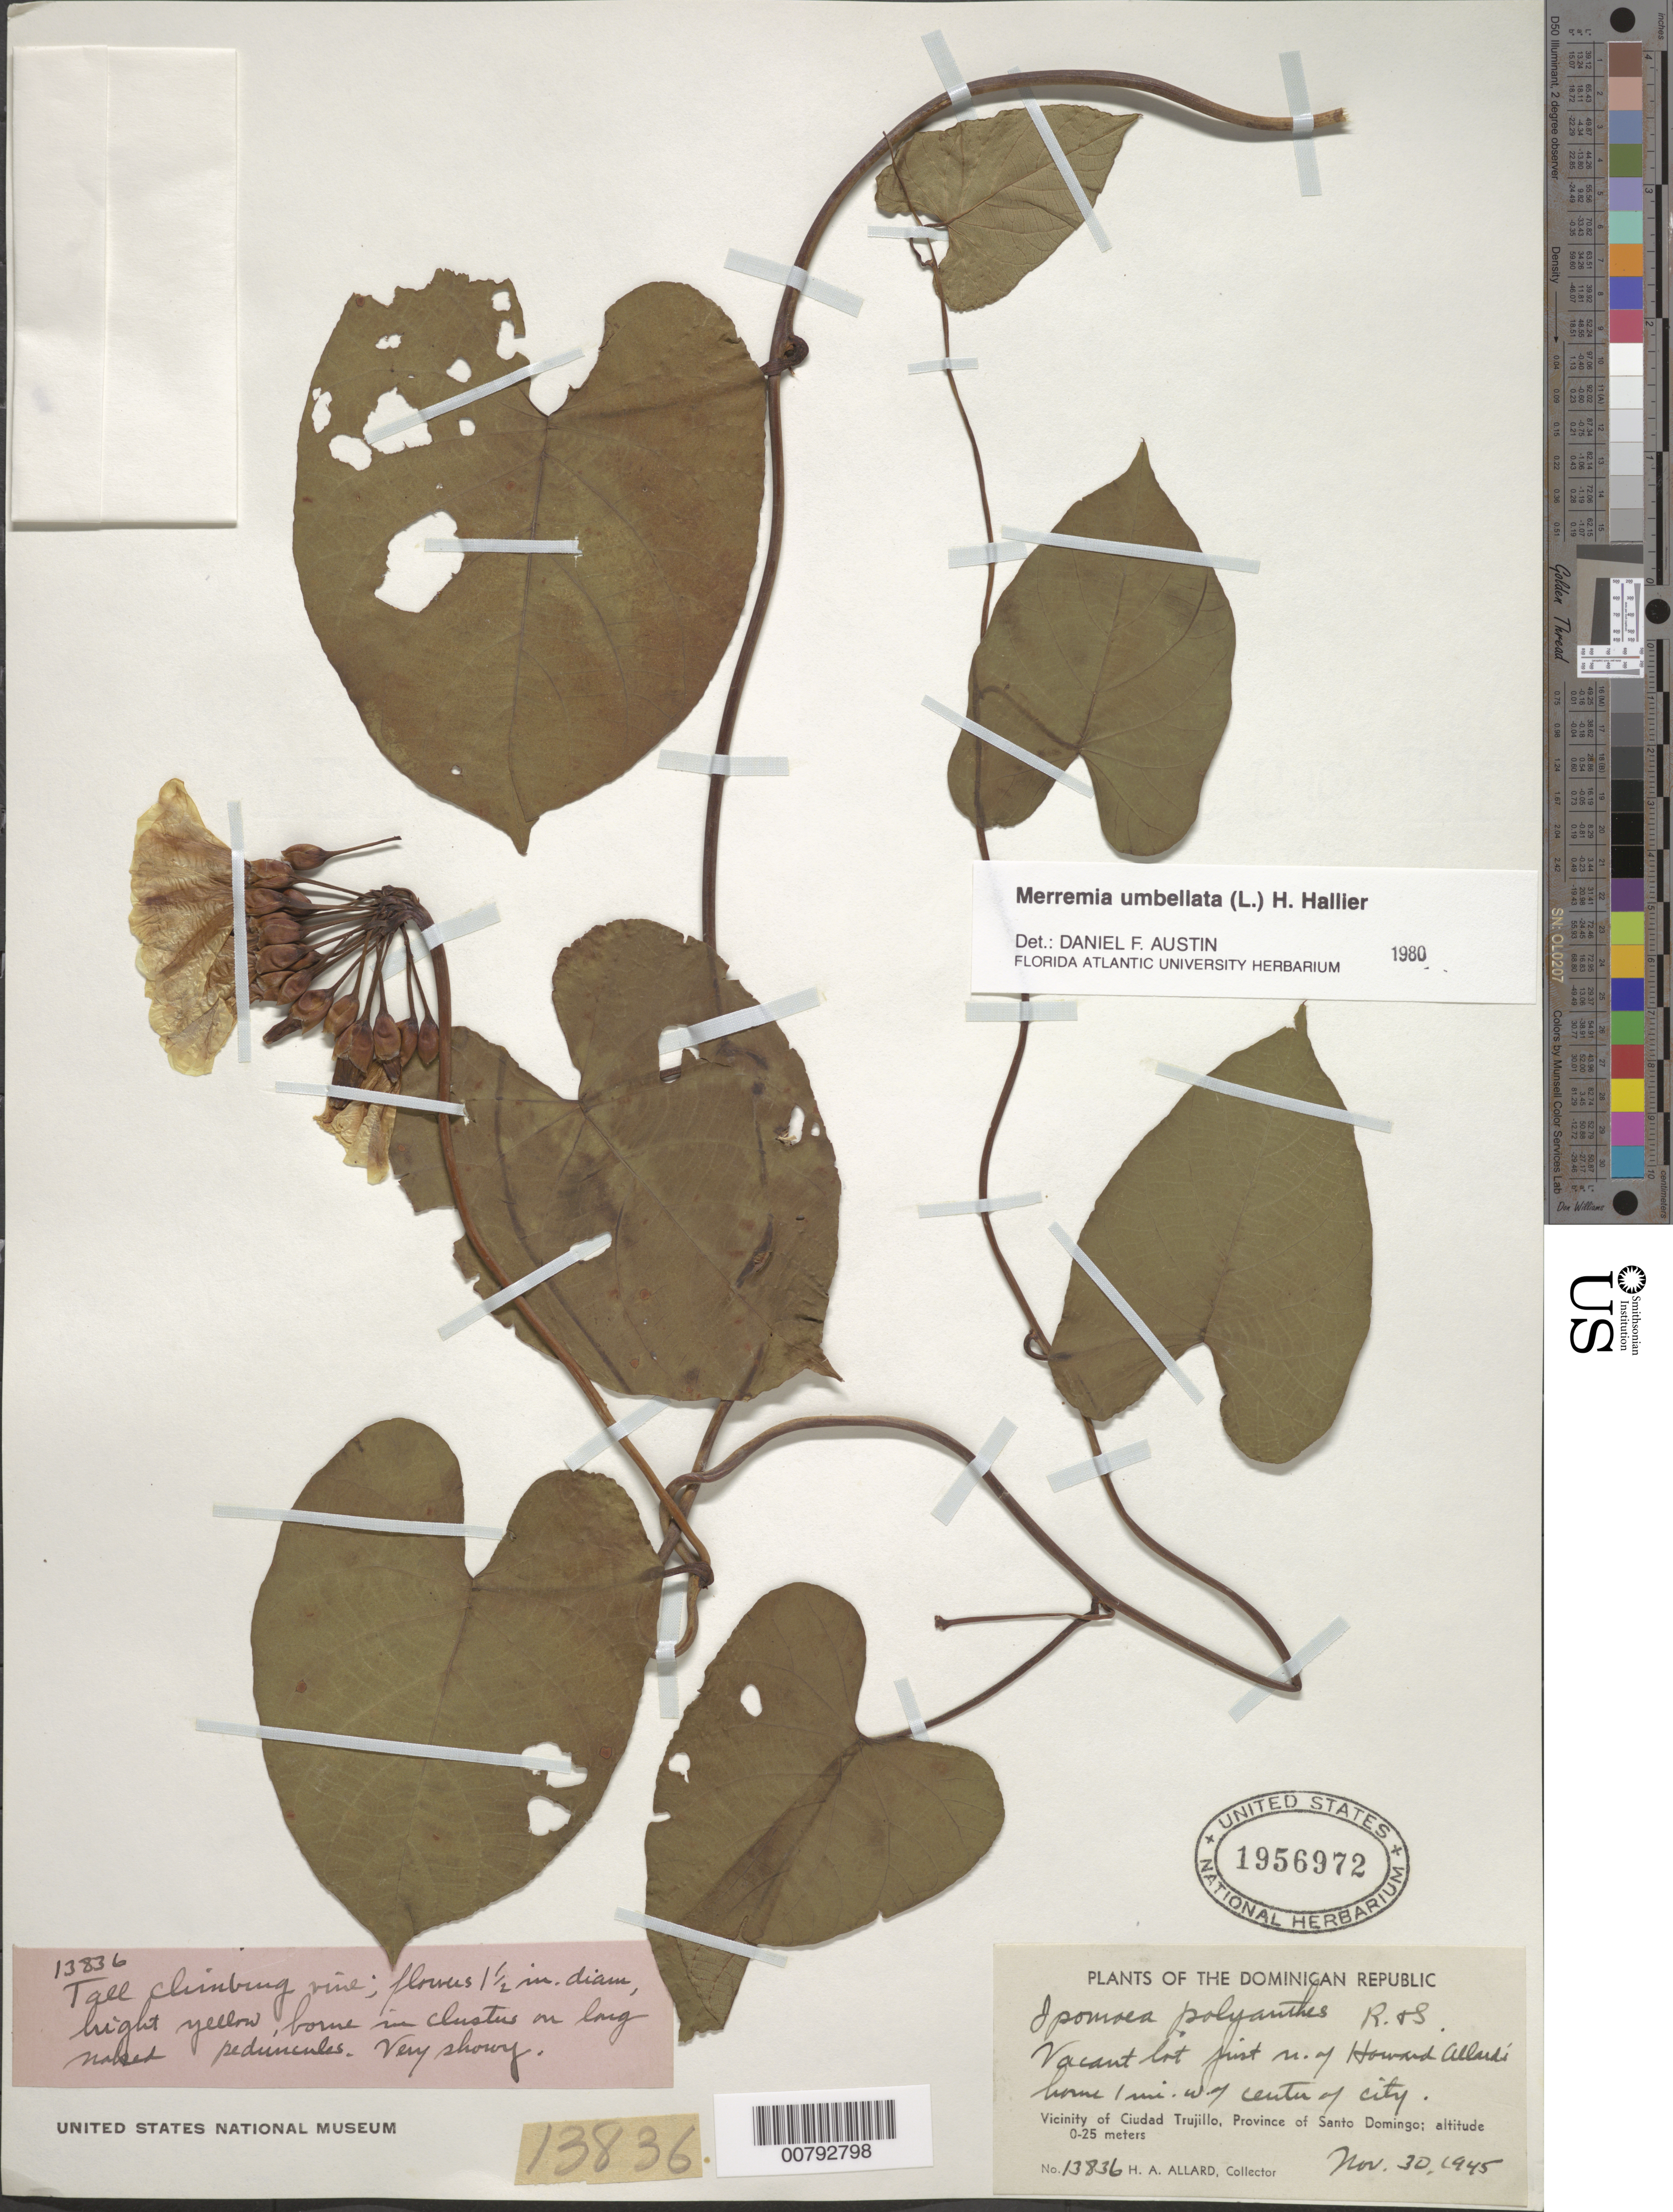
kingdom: Plantae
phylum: Tracheophyta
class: Magnoliopsida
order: Solanales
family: Convolvulaceae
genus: Camonea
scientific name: Camonea umbellata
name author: (L.) A. R. Simões & Staples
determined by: Strong, Mark T., (BOT), Smithsonian Institution - National Museum of Natural History (UNITED STATES)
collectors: H. A. Allard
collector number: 13836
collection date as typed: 30 Nov 1945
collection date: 1945-11-30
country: Dominican Republic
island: Hispaniola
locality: Province of Santo Domingo, vicinity of Ciudad Trujillo, vacant lot just n. of Howard Allard's home one mile W. of center of city.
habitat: Vacant lot.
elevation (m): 0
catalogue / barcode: US 1956972